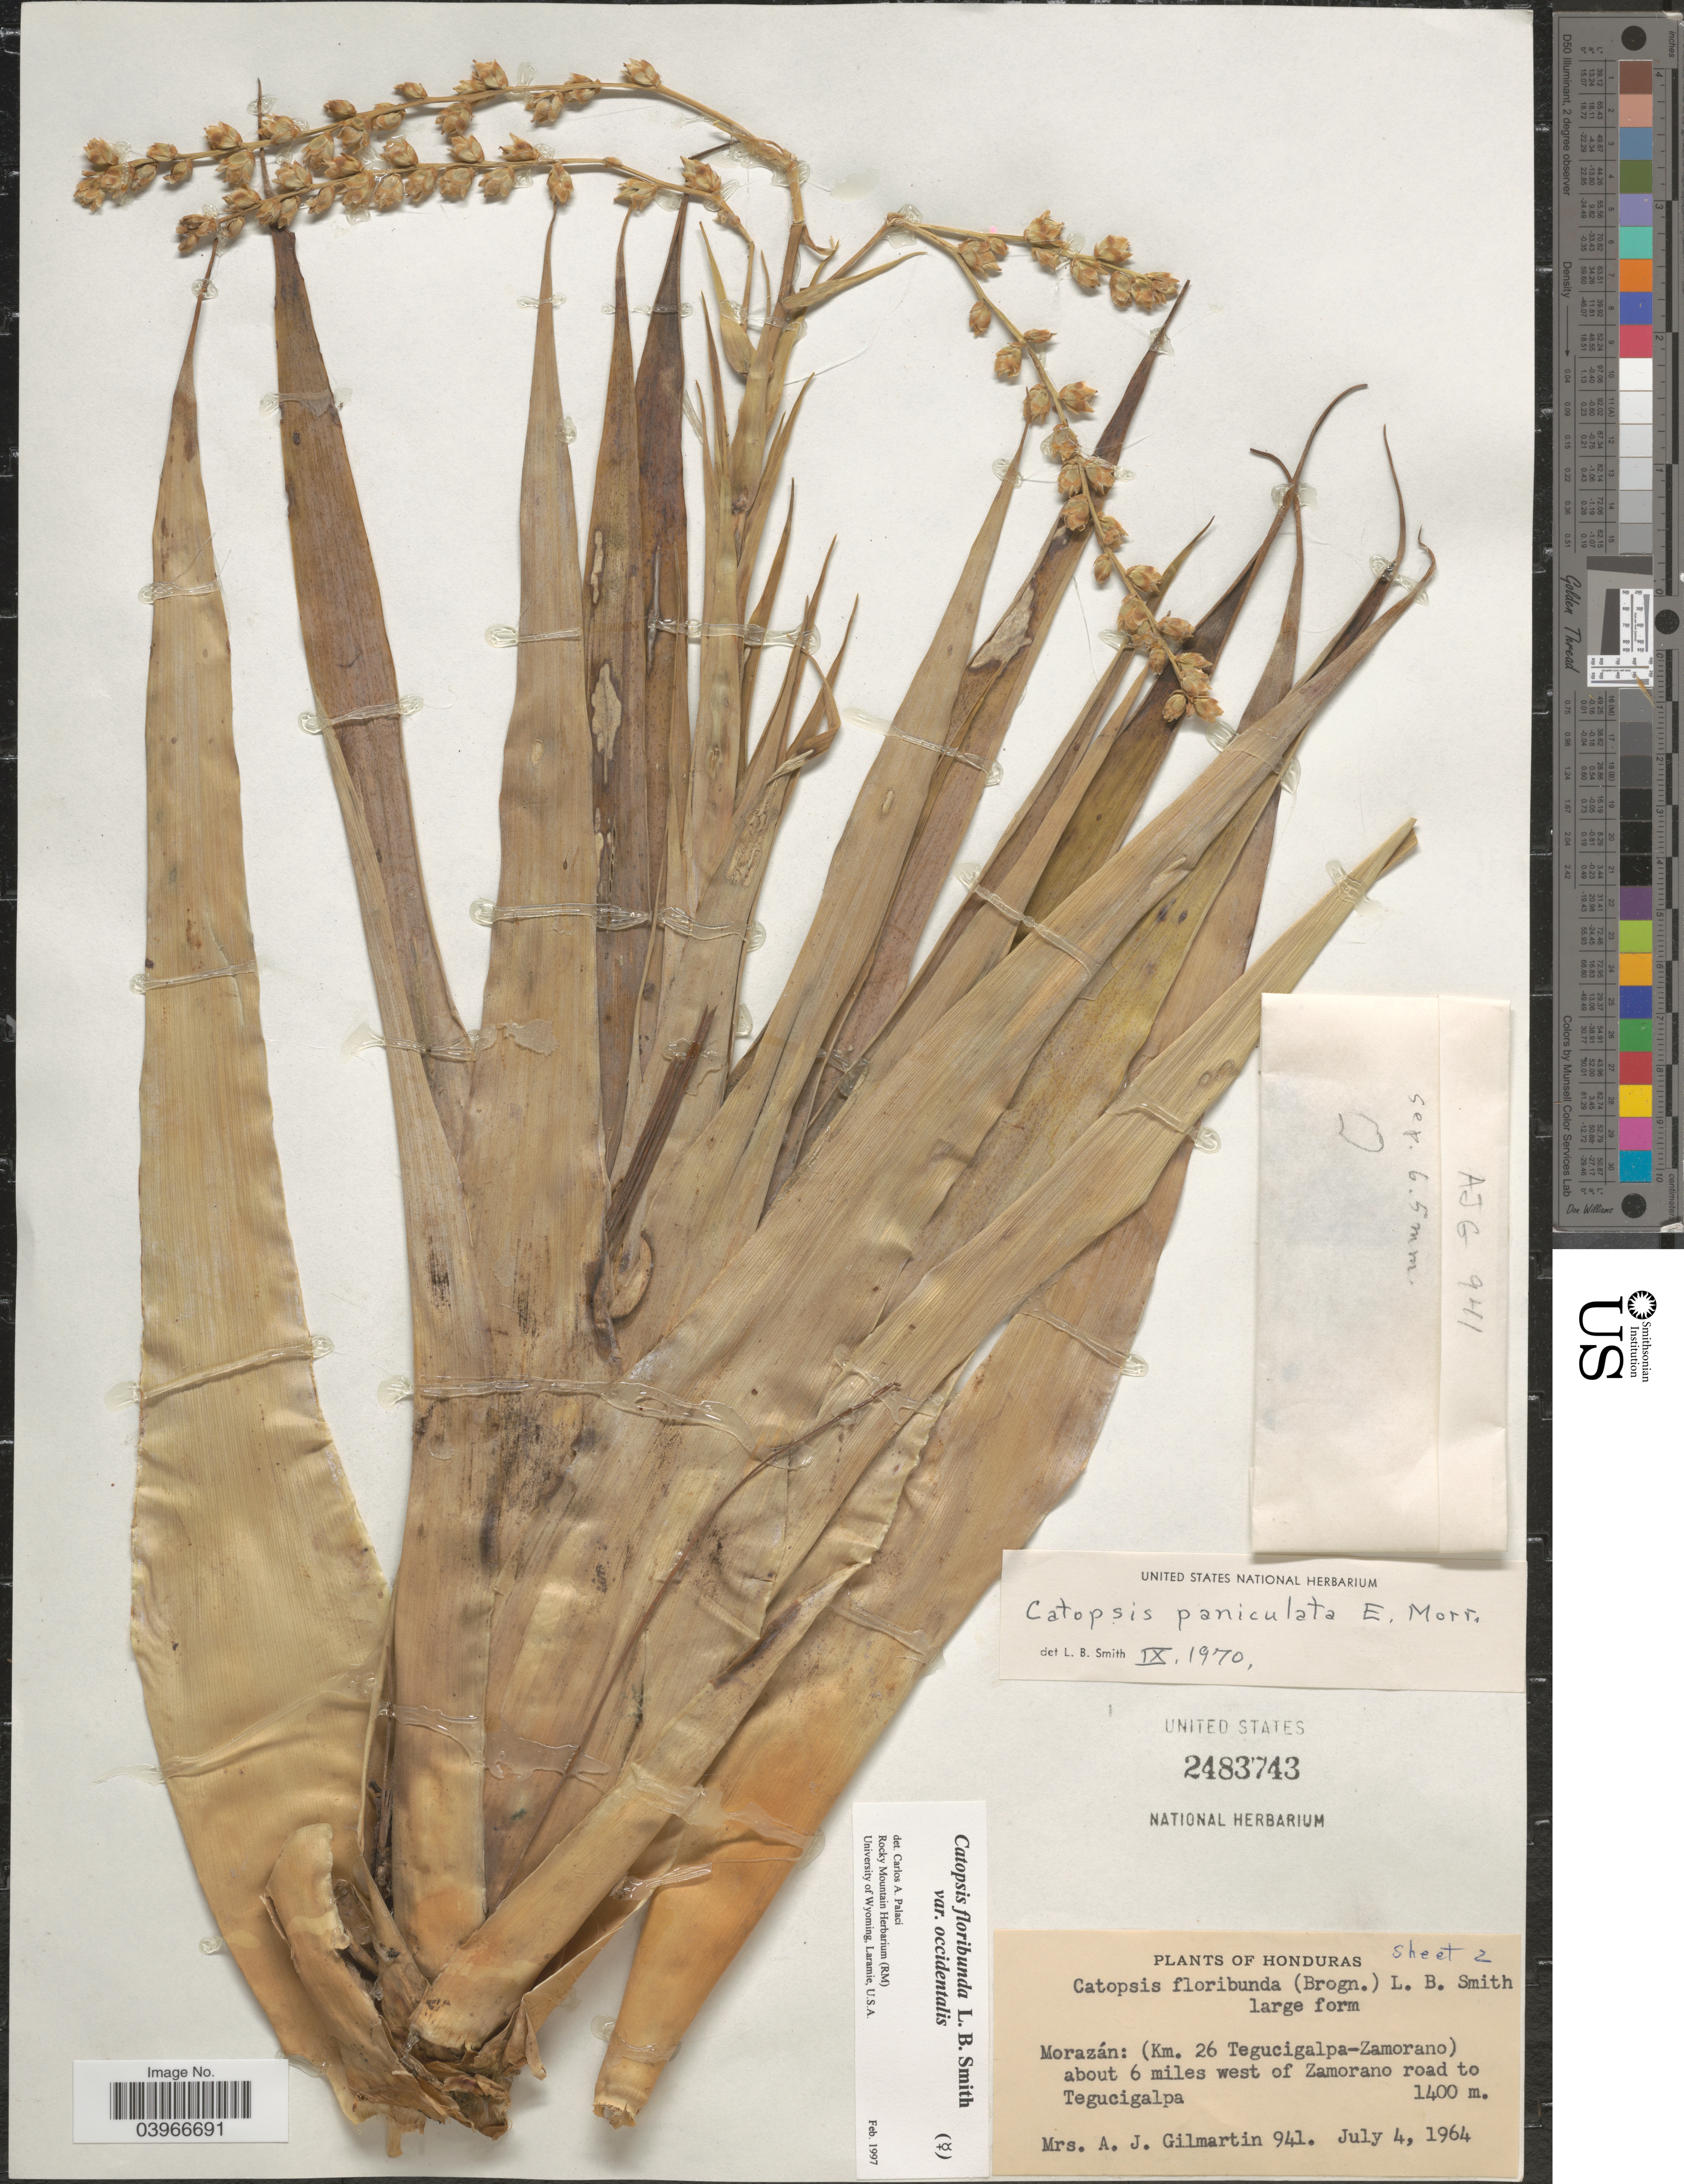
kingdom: Plantae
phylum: Tracheophyta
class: Liliopsida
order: Poales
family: Bromeliaceae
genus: Catopsis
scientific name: Catopsis floribunda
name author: L.B. Sm.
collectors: A. J. Gilmartin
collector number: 941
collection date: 1964-07-04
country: Honduras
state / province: Fco. Morazán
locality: Morazán: (Km. 26 Tegucigalpa-Zamorano) about 6 miles west of Zamorano road to Tegucigalpa.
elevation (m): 1400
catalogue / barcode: US 2483743